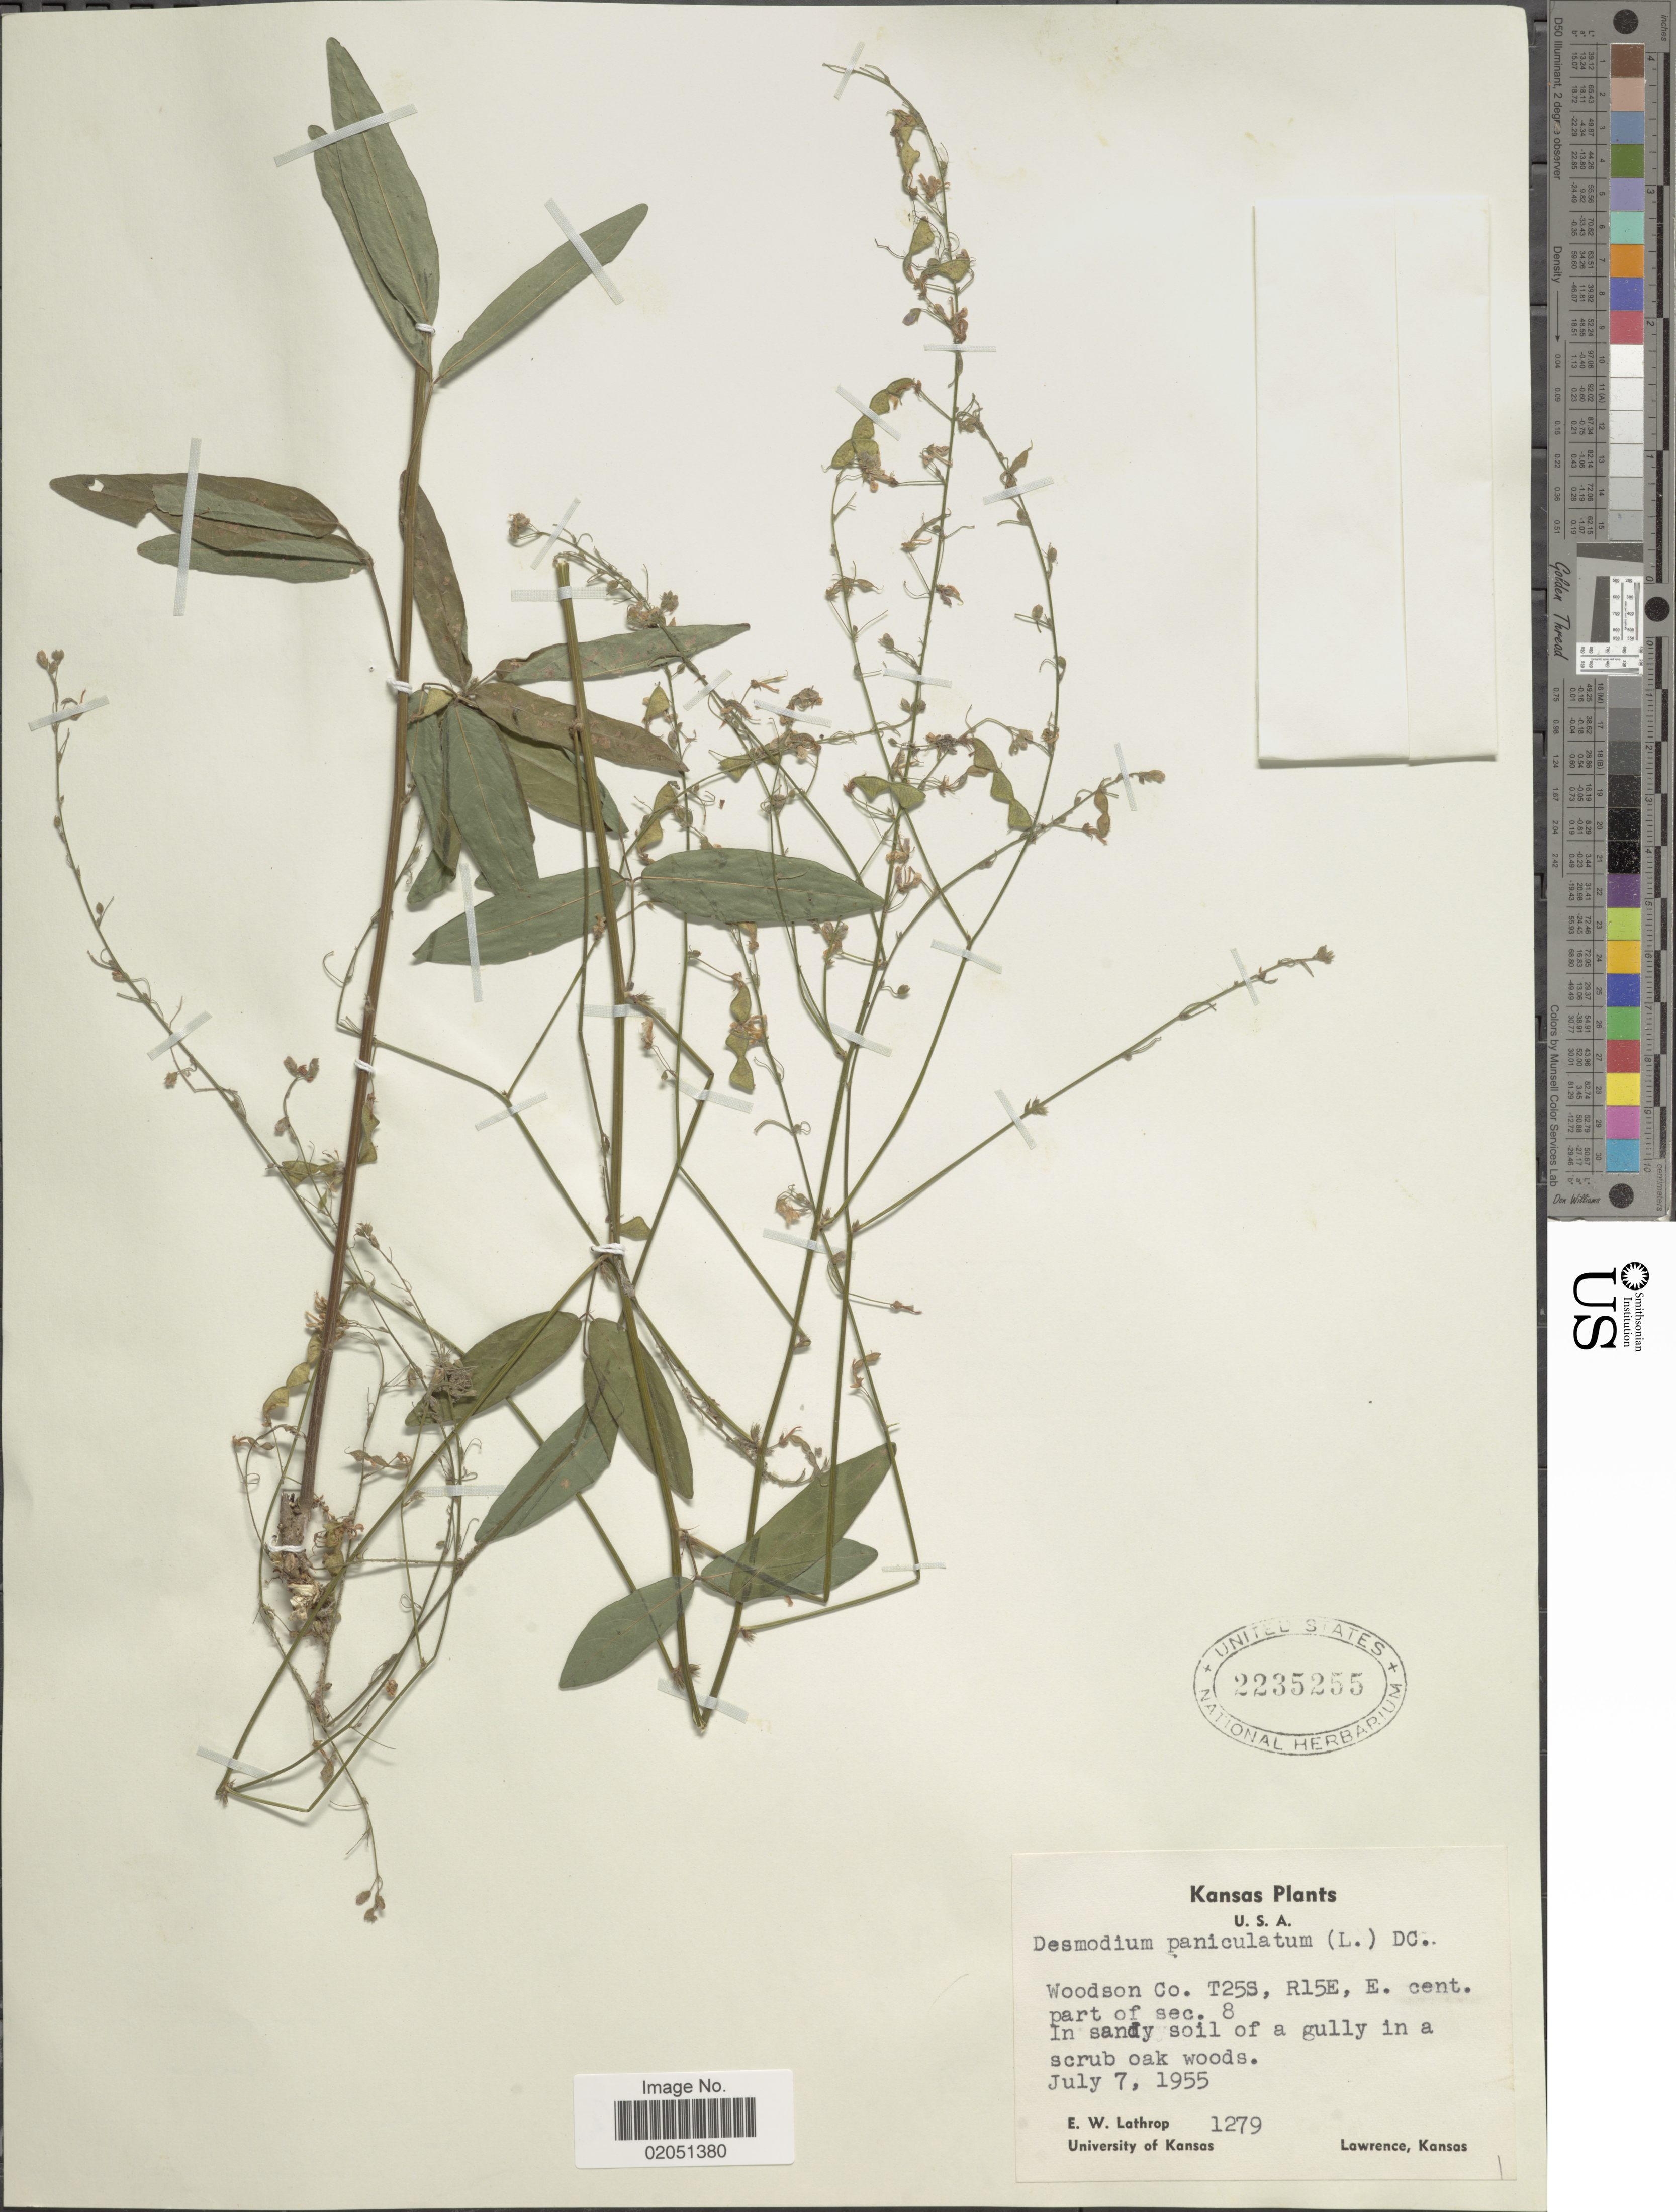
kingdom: Plantae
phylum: Tracheophyta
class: Magnoliopsida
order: Fabales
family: Fabaceae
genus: Desmodium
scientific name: Desmodium paniculatum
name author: (L.) DC.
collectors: E. W. Lathrop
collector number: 1279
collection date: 1955-07-07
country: United States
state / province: Kansas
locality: Woodson Co. T25S, R15E, E. cent. part of sec. 8, in sandy soil of a gully in a scrub oak woods.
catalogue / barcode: US 2235255